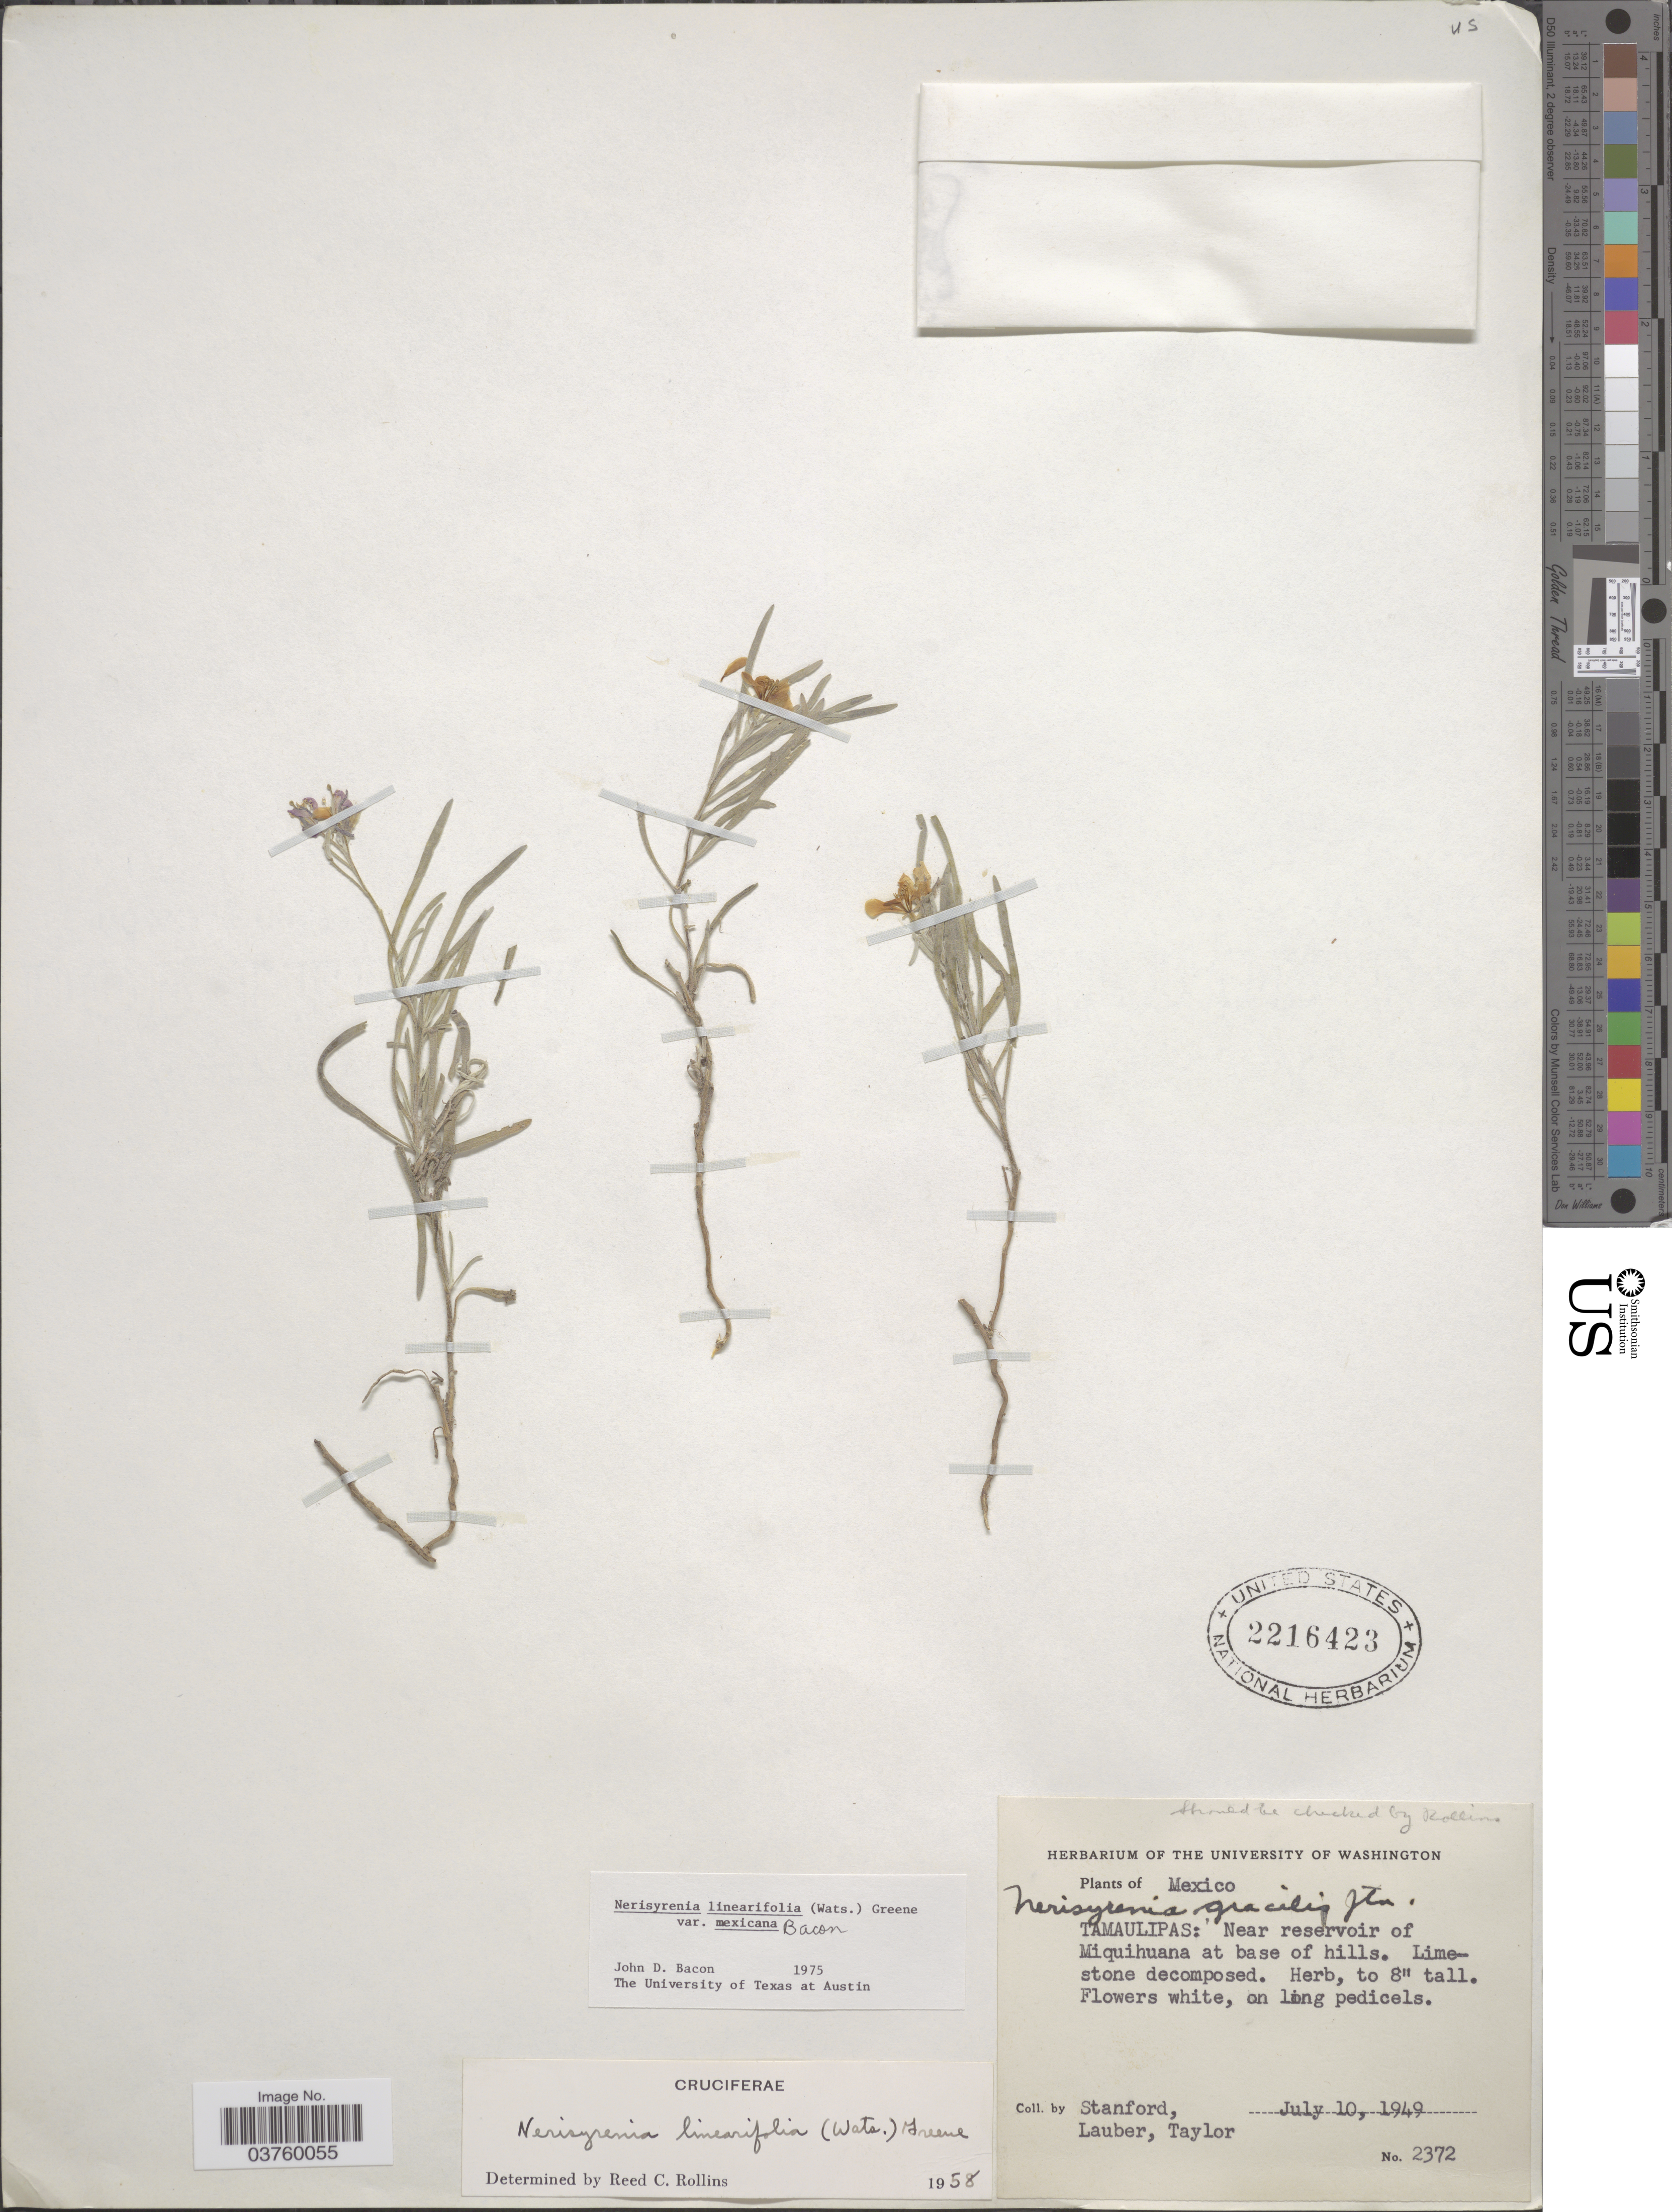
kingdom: Plantae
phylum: Tracheophyta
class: Magnoliopsida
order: Brassicales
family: Brassicaceae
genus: Nerisyrenia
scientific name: Nerisyrenia linearifolia var. mexicana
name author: J.D. Bacon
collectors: -. Stanford, Lauber, -- & -- Taylor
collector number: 2372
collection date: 1949-07-10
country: Mexico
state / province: Tamaulipas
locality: Near reservoir of Miquihuana at base of hills.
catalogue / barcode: US 2216423